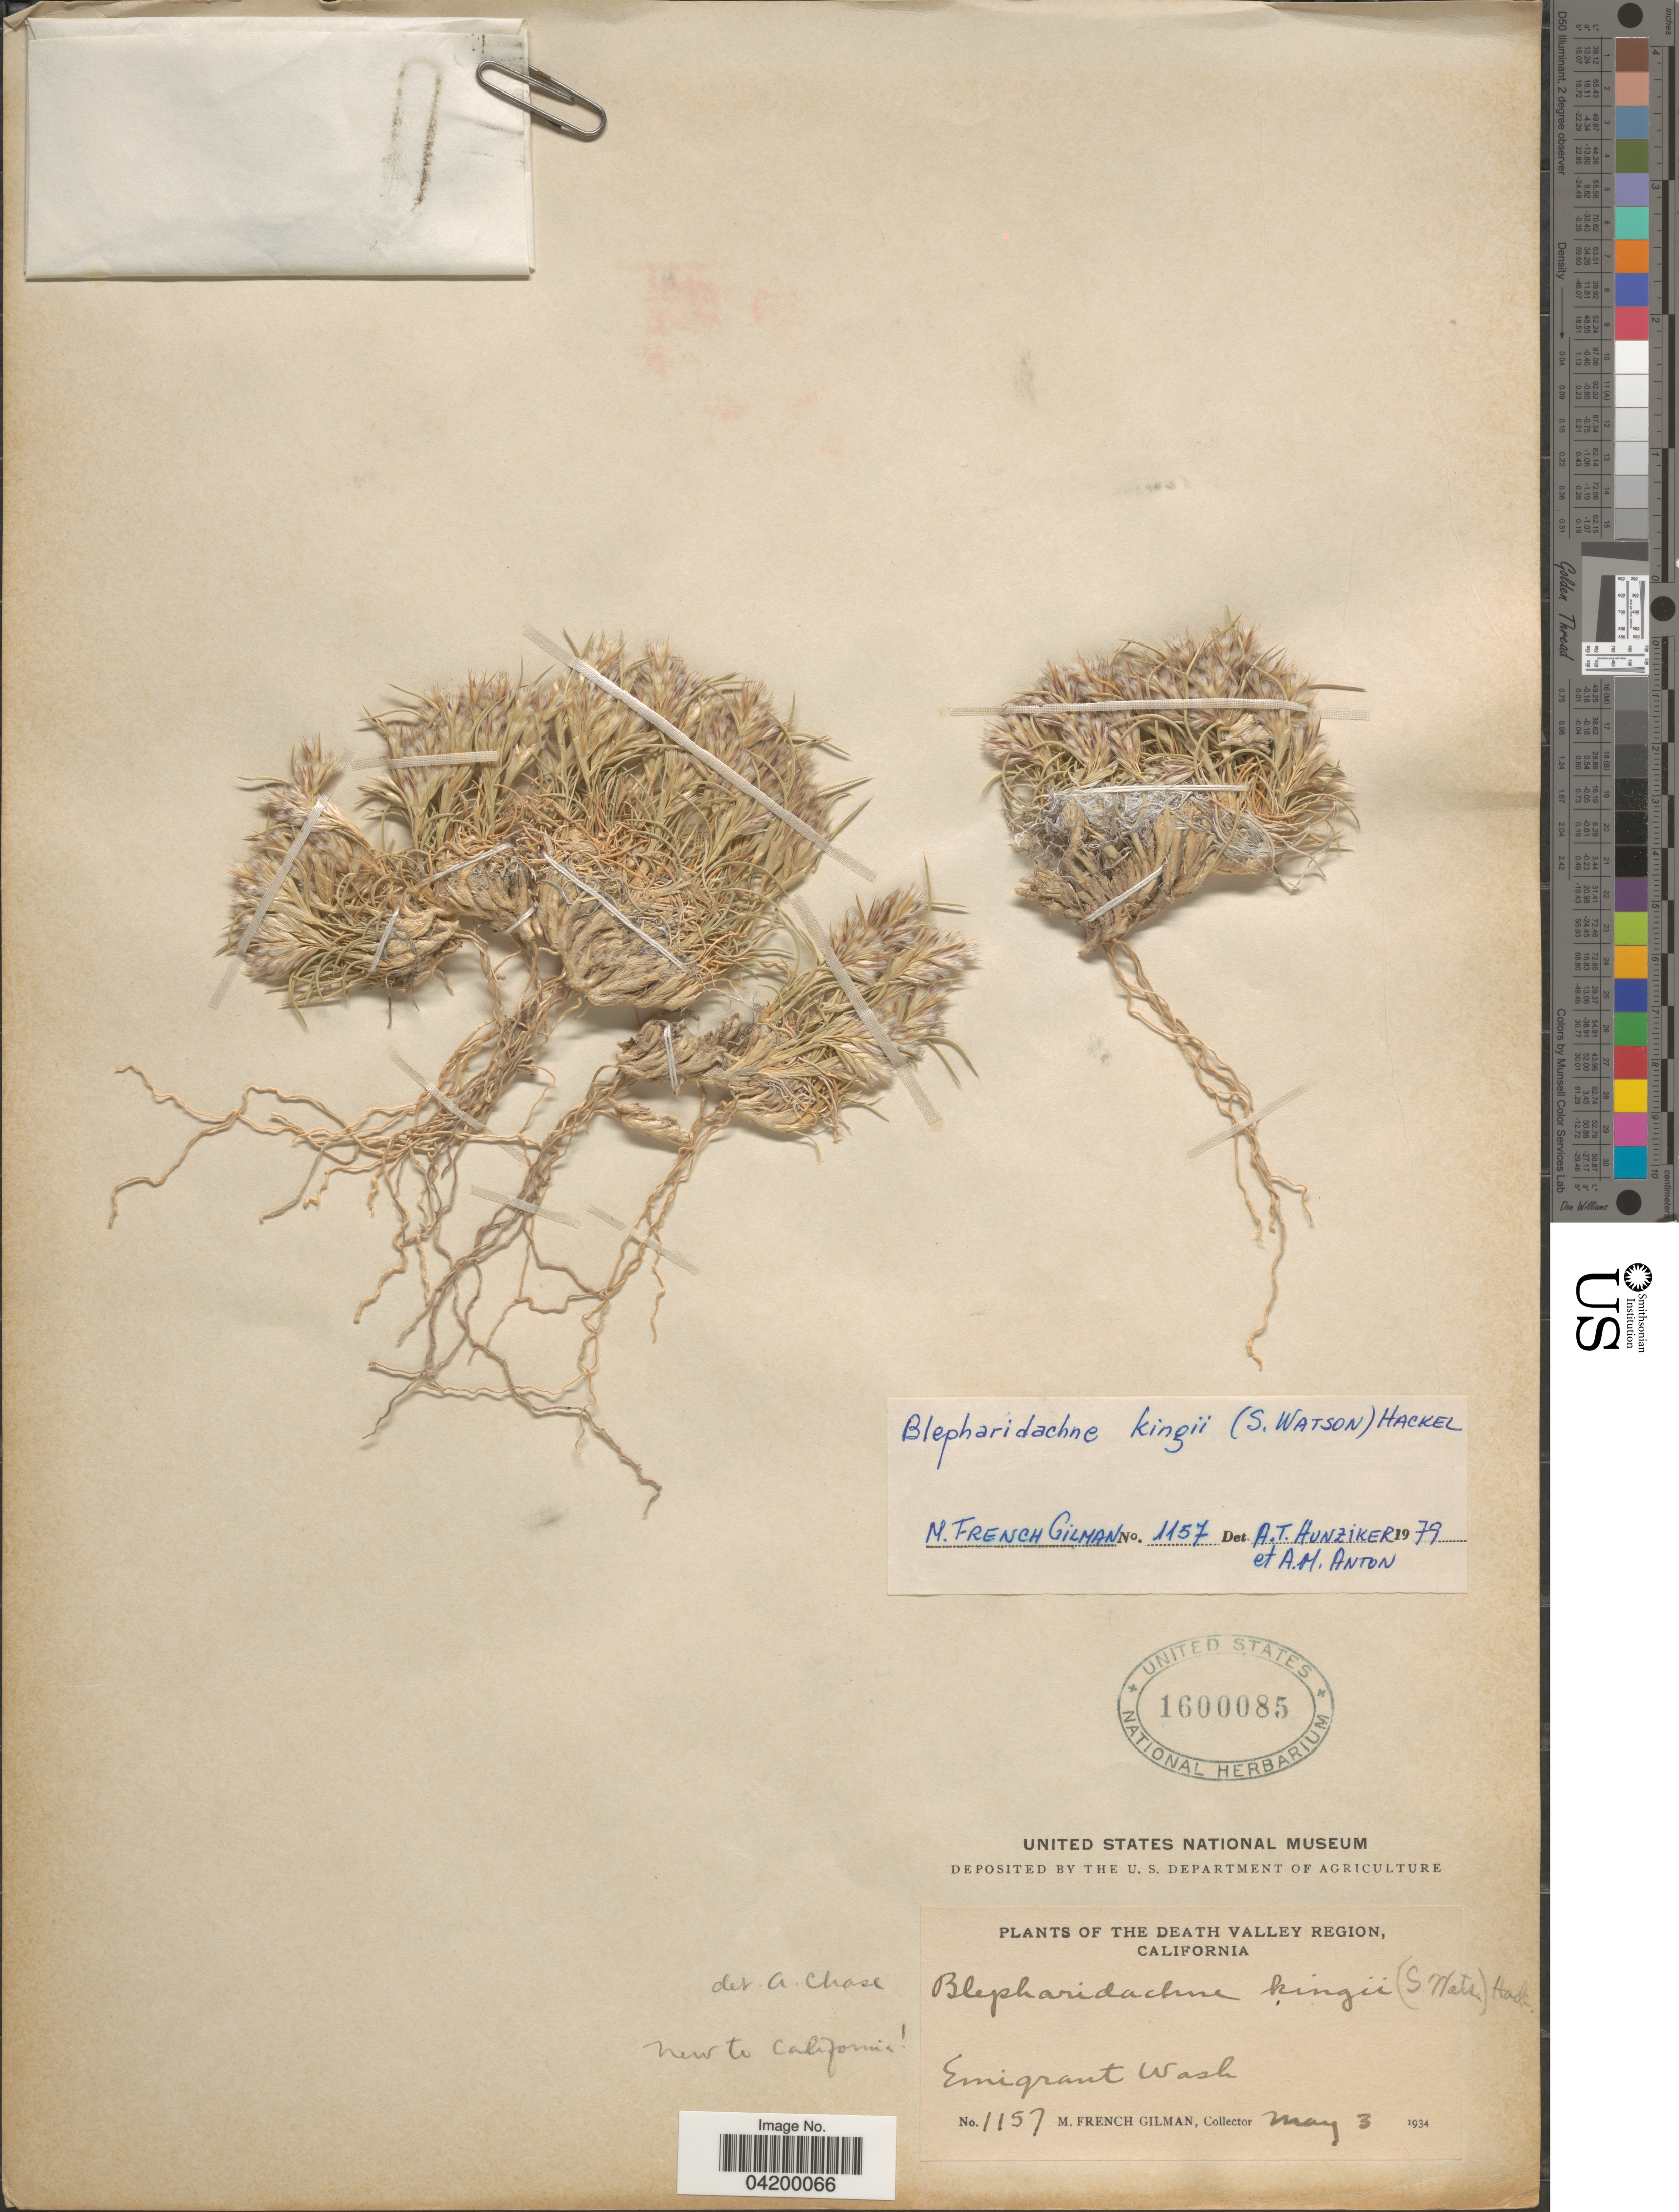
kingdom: Plantae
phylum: Tracheophyta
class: Liliopsida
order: Poales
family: Poaceae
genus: Blepharidachne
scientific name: Blepharidachne kingii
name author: (S. Watson) Hack.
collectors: M. F. Gilman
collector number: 1157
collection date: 1934-05-03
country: United States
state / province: California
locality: Death Valley Region. Emigrant Wash.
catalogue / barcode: US 1600085